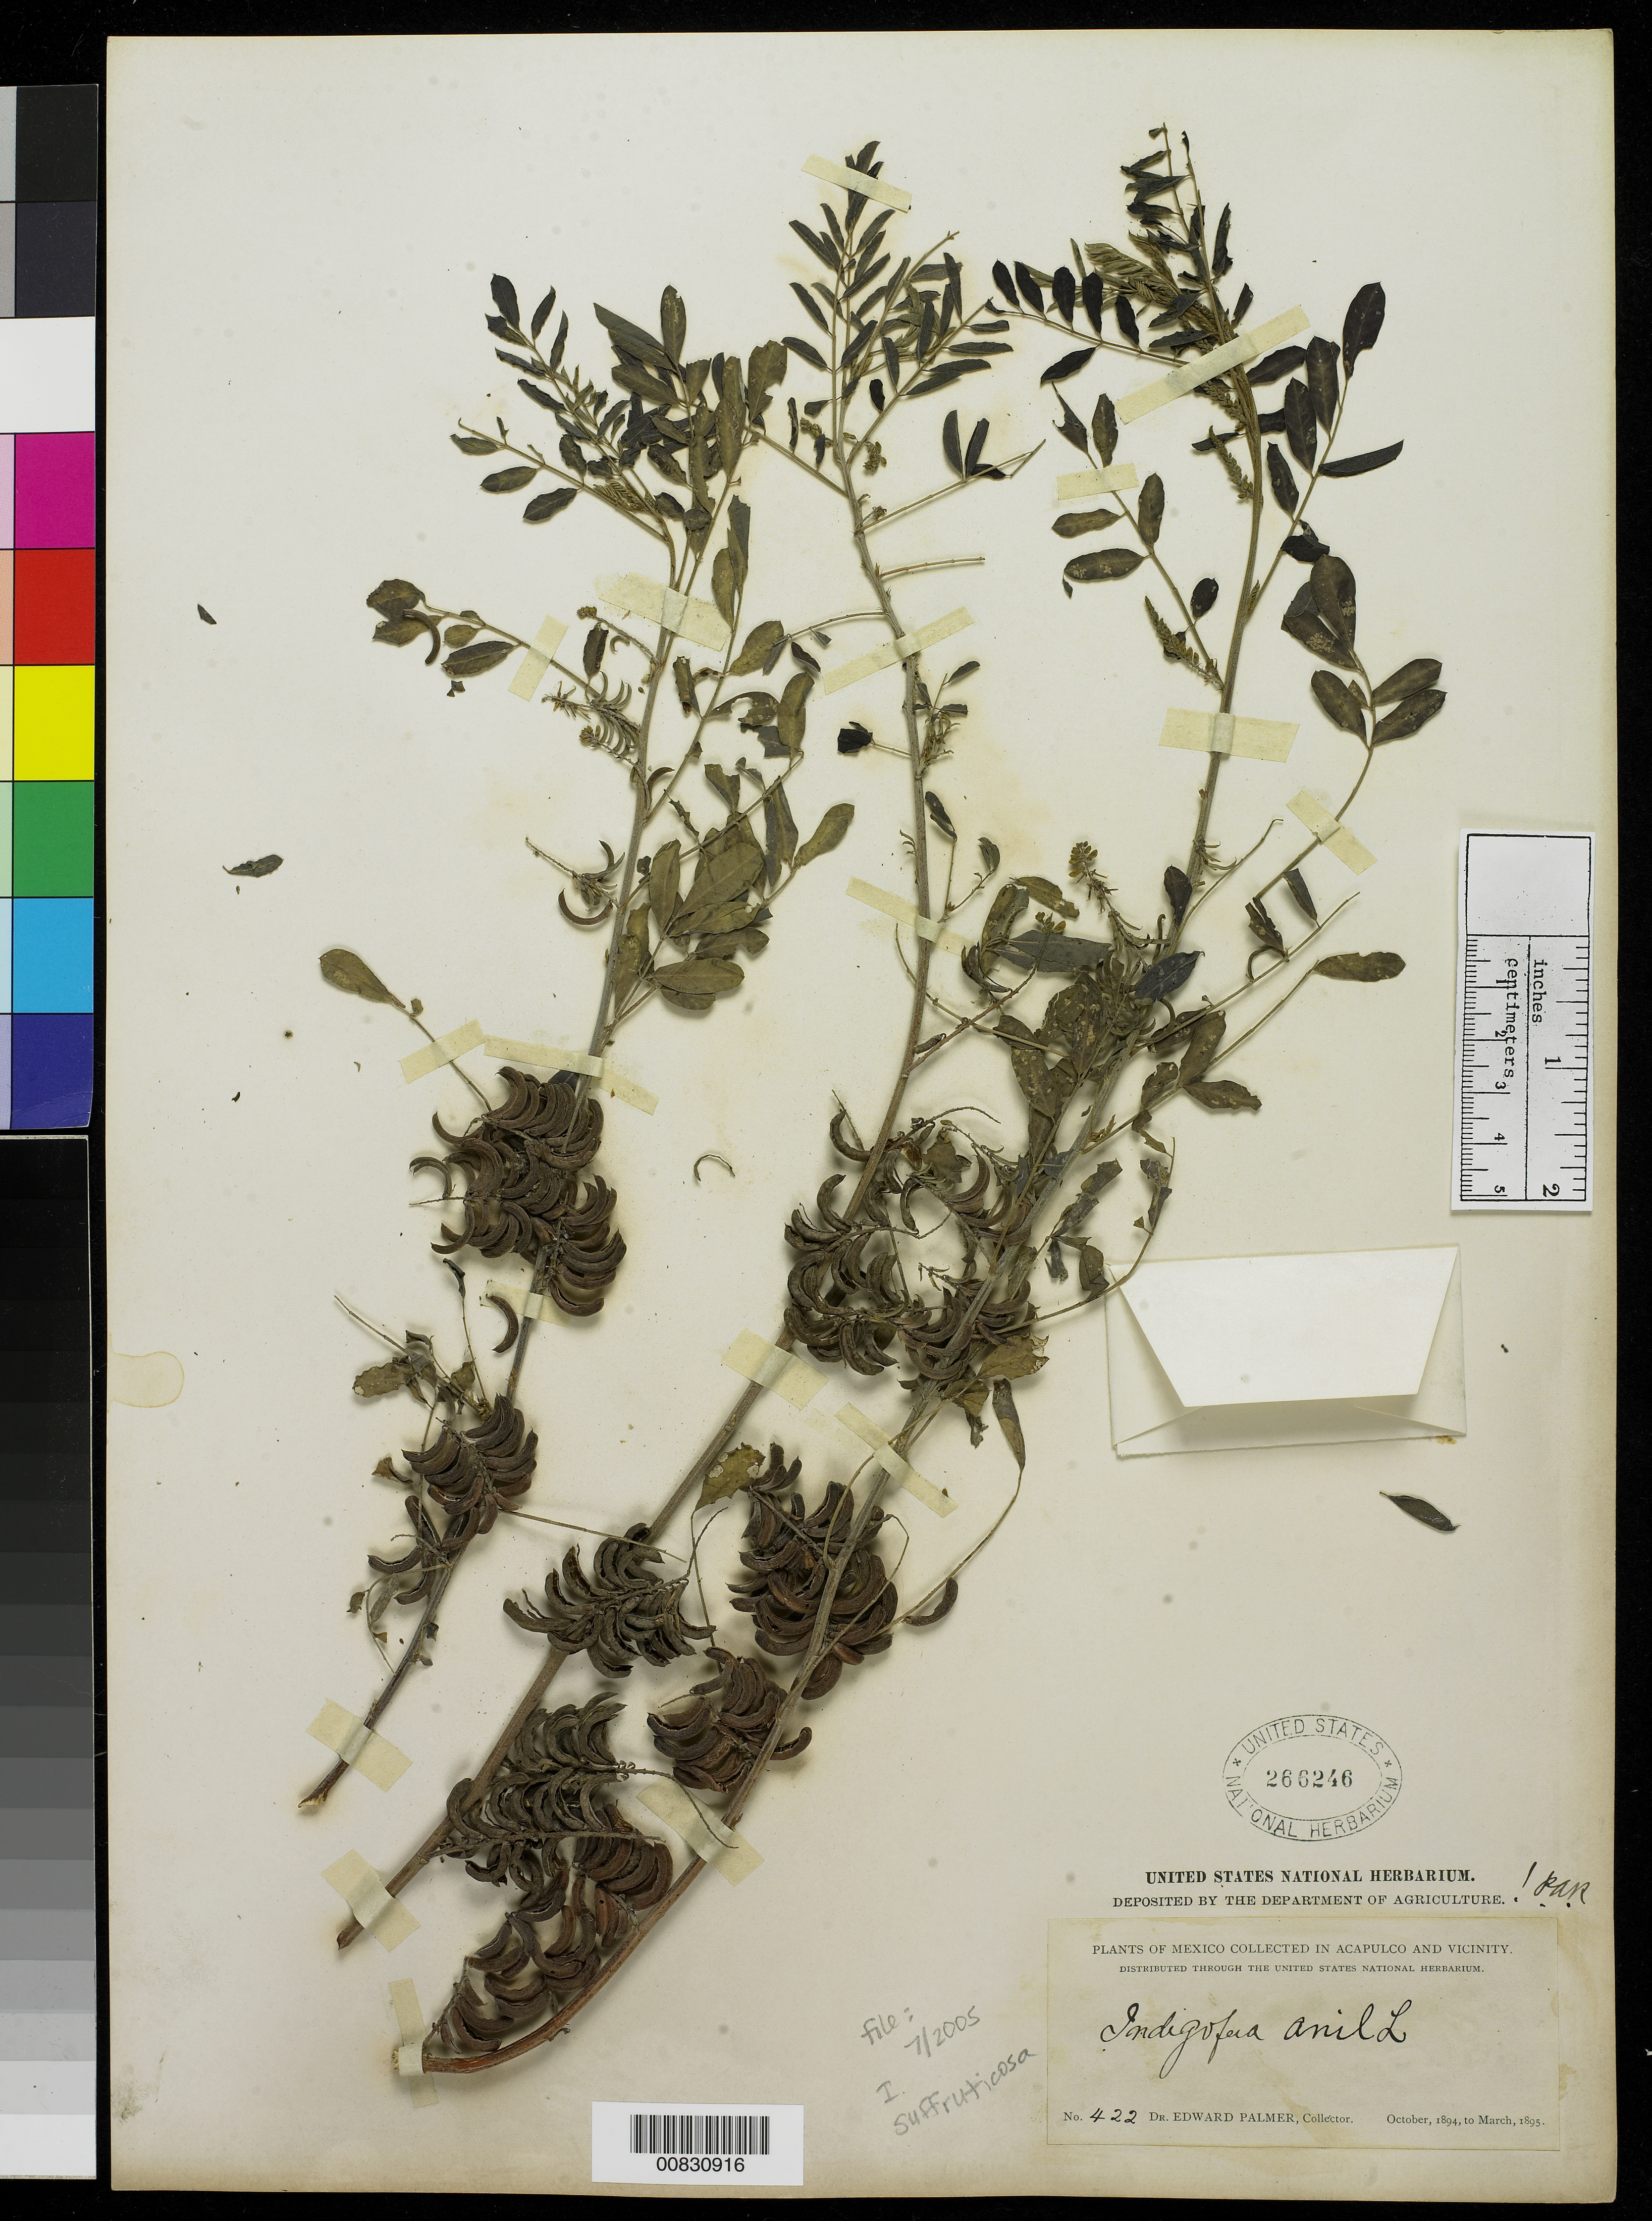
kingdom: Plantae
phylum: Tracheophyta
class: Magnoliopsida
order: Fabales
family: Fabaceae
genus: Indigofera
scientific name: Indigofera suffruticosa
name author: Mill.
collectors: E. Palmer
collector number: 422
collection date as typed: Oct 1894 to -- Mar 1895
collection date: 1894-10/1895-03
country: Mexico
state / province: Guerrero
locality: Acapulco, Guerrero and vicinity.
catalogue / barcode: US 266246